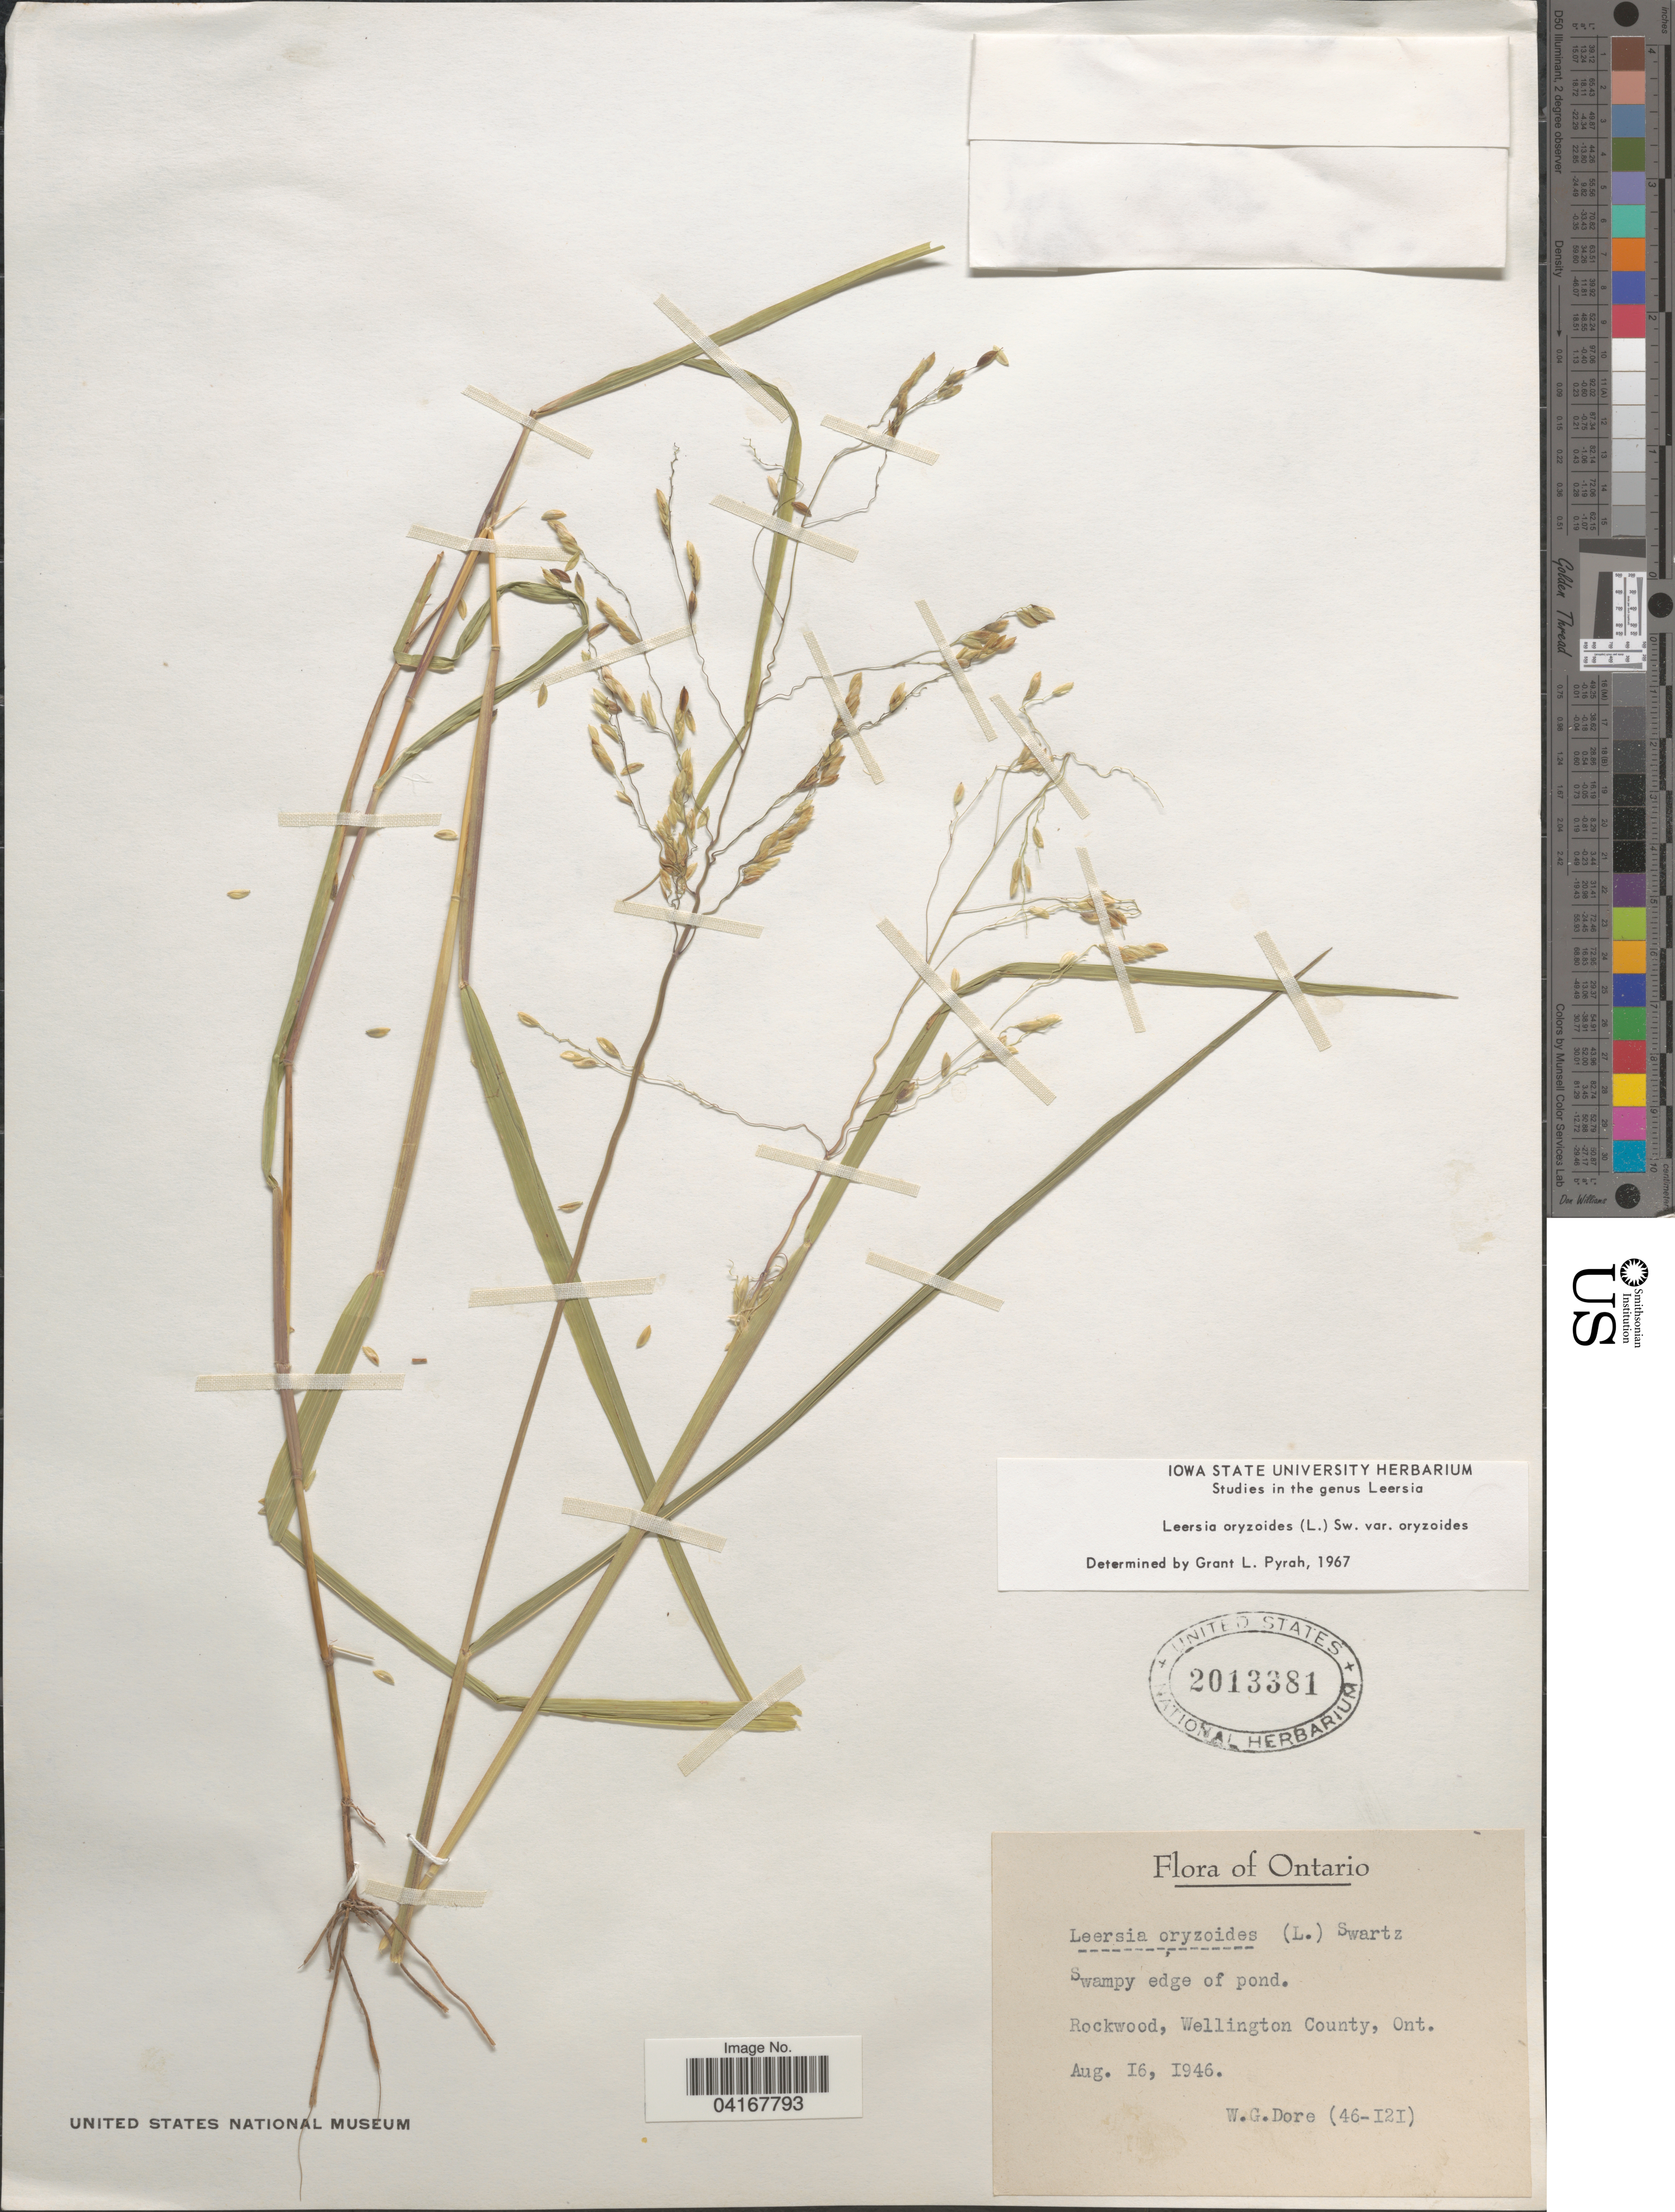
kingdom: Plantae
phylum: Tracheophyta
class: Liliopsida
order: Poales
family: Poaceae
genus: Leersia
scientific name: Leersia oryzoides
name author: (L.) Sw.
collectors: W. Dore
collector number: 46-121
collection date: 1946-08-16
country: Canada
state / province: Ontario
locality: Rockwood, Wellington County.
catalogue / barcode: US 2013381